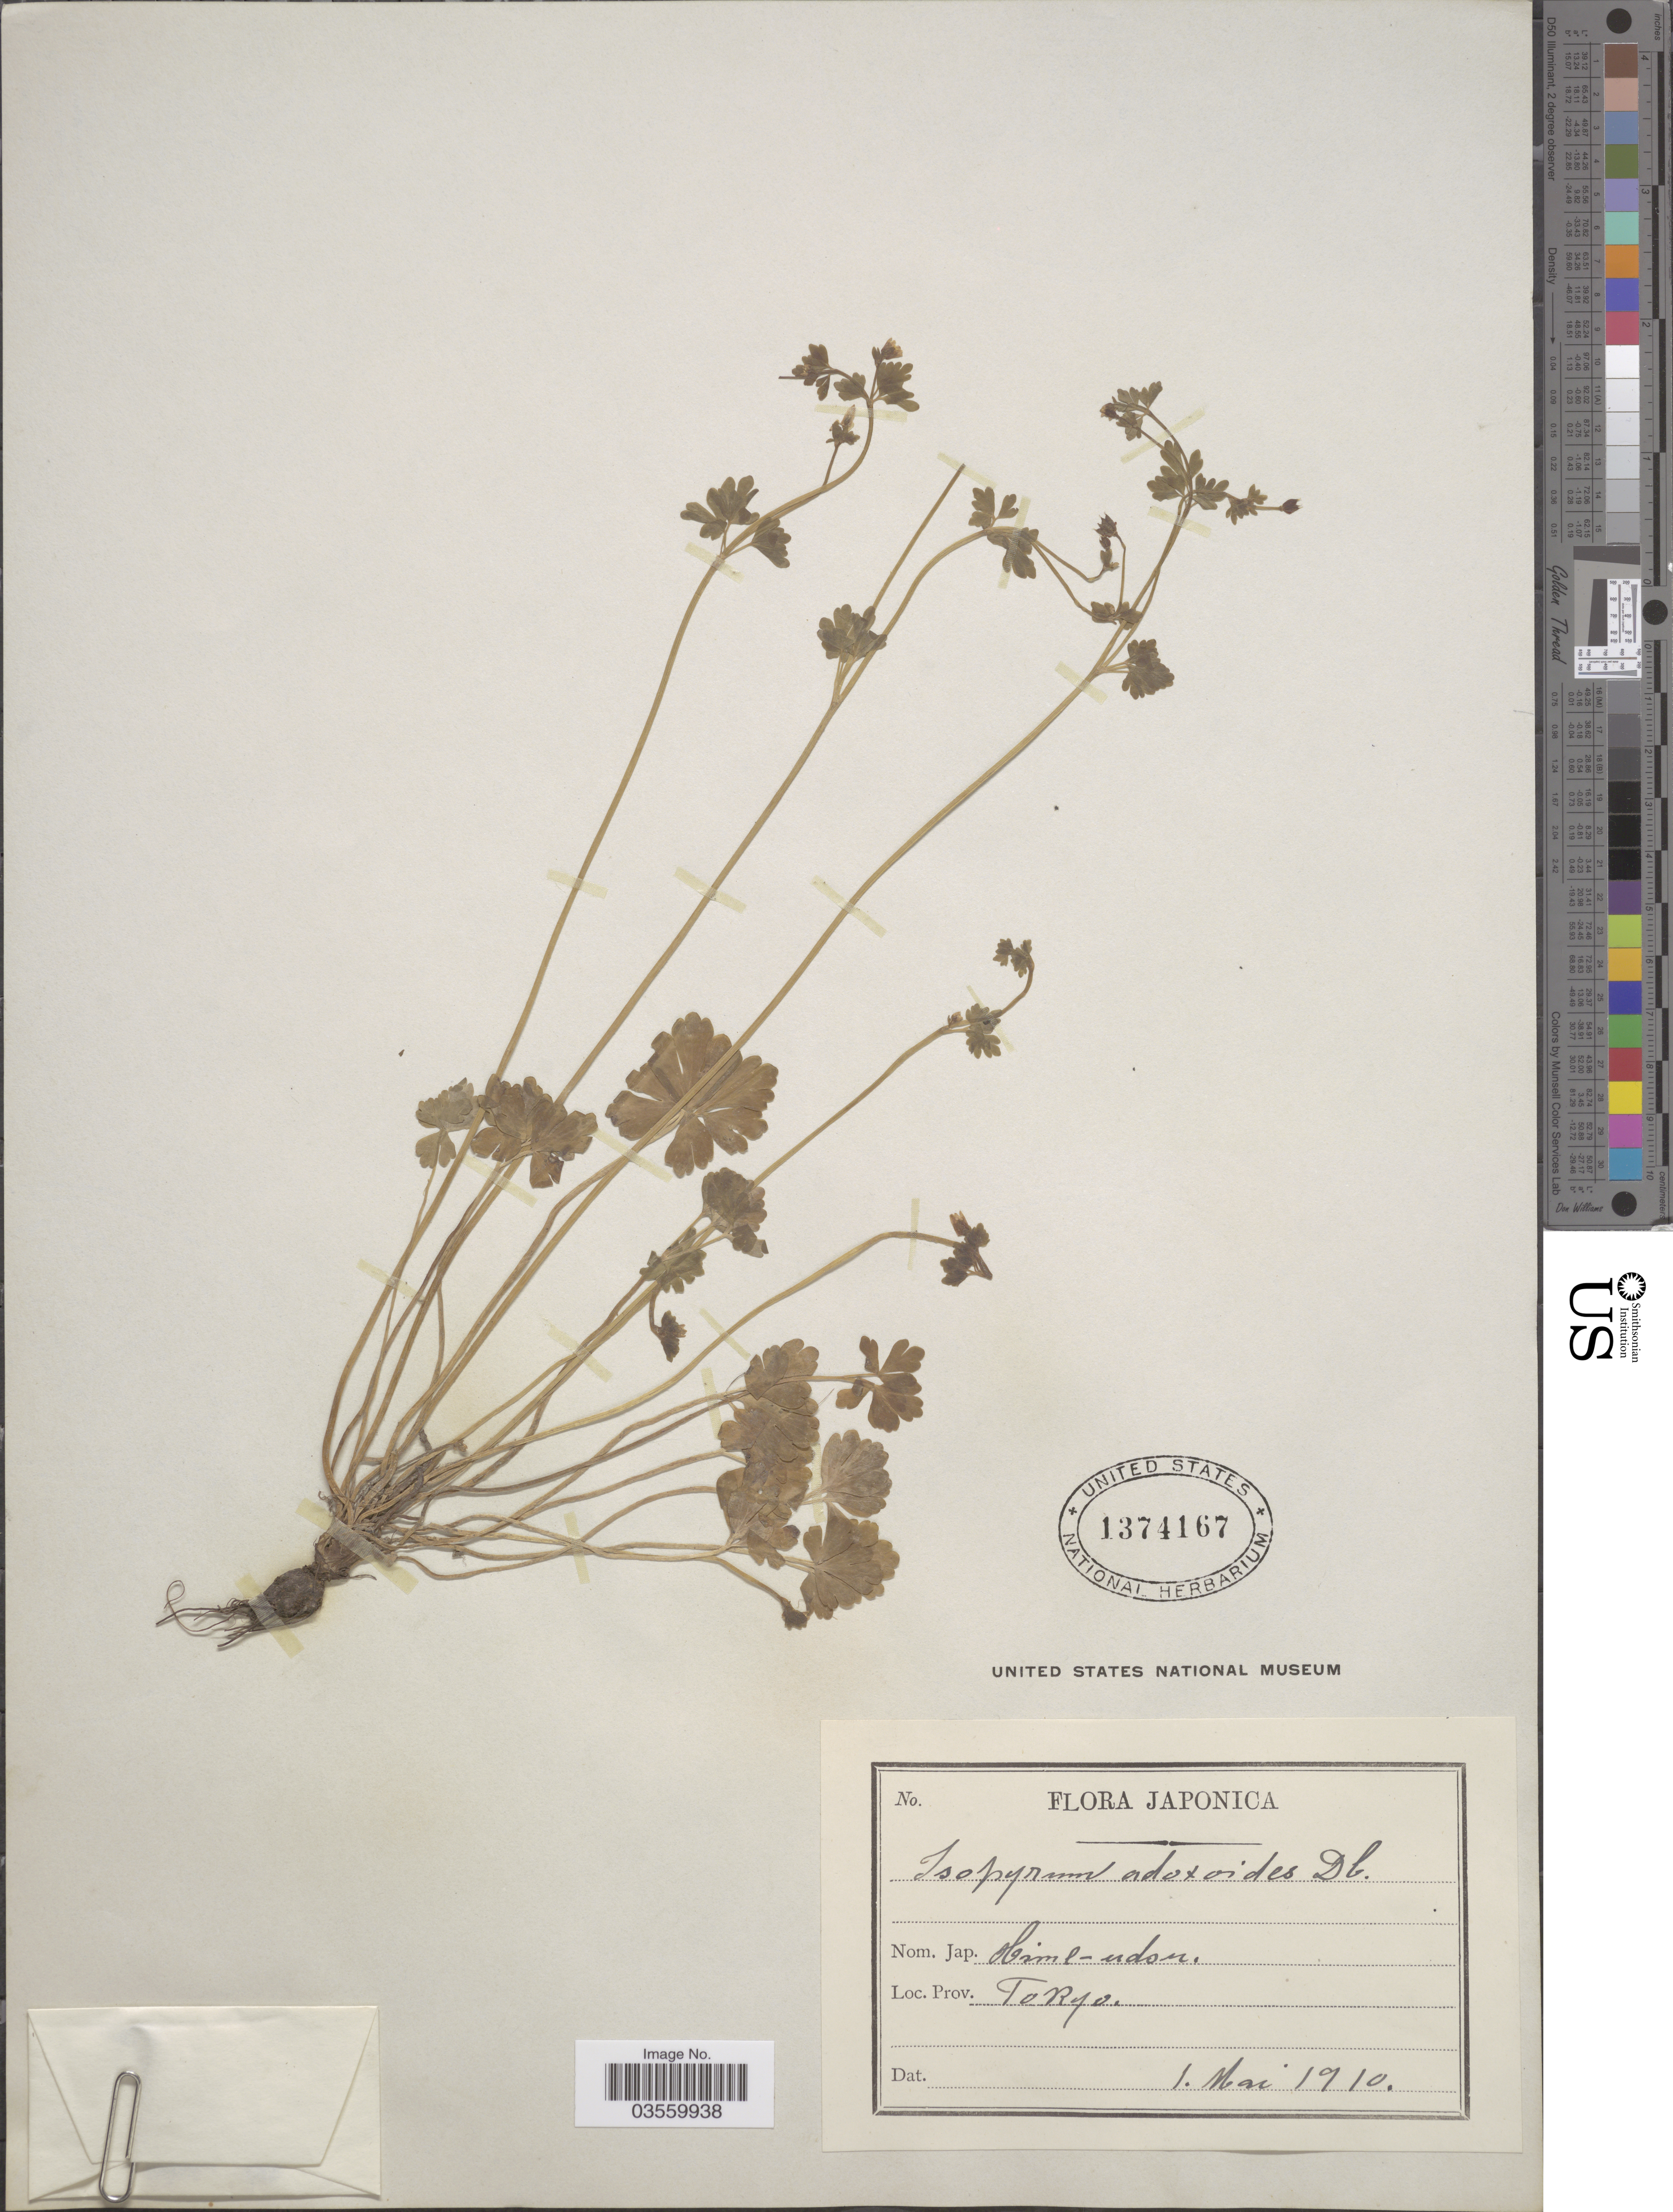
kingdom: Plantae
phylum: Tracheophyta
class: Magnoliopsida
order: Ranunculales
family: Ranunculaceae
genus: Semiaquilegia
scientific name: Semiaquilegia adoxoides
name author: (DC.) Makino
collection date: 1910-05-01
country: Japan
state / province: Tokyo, Federal City of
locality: Tokyo.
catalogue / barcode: US 1374167